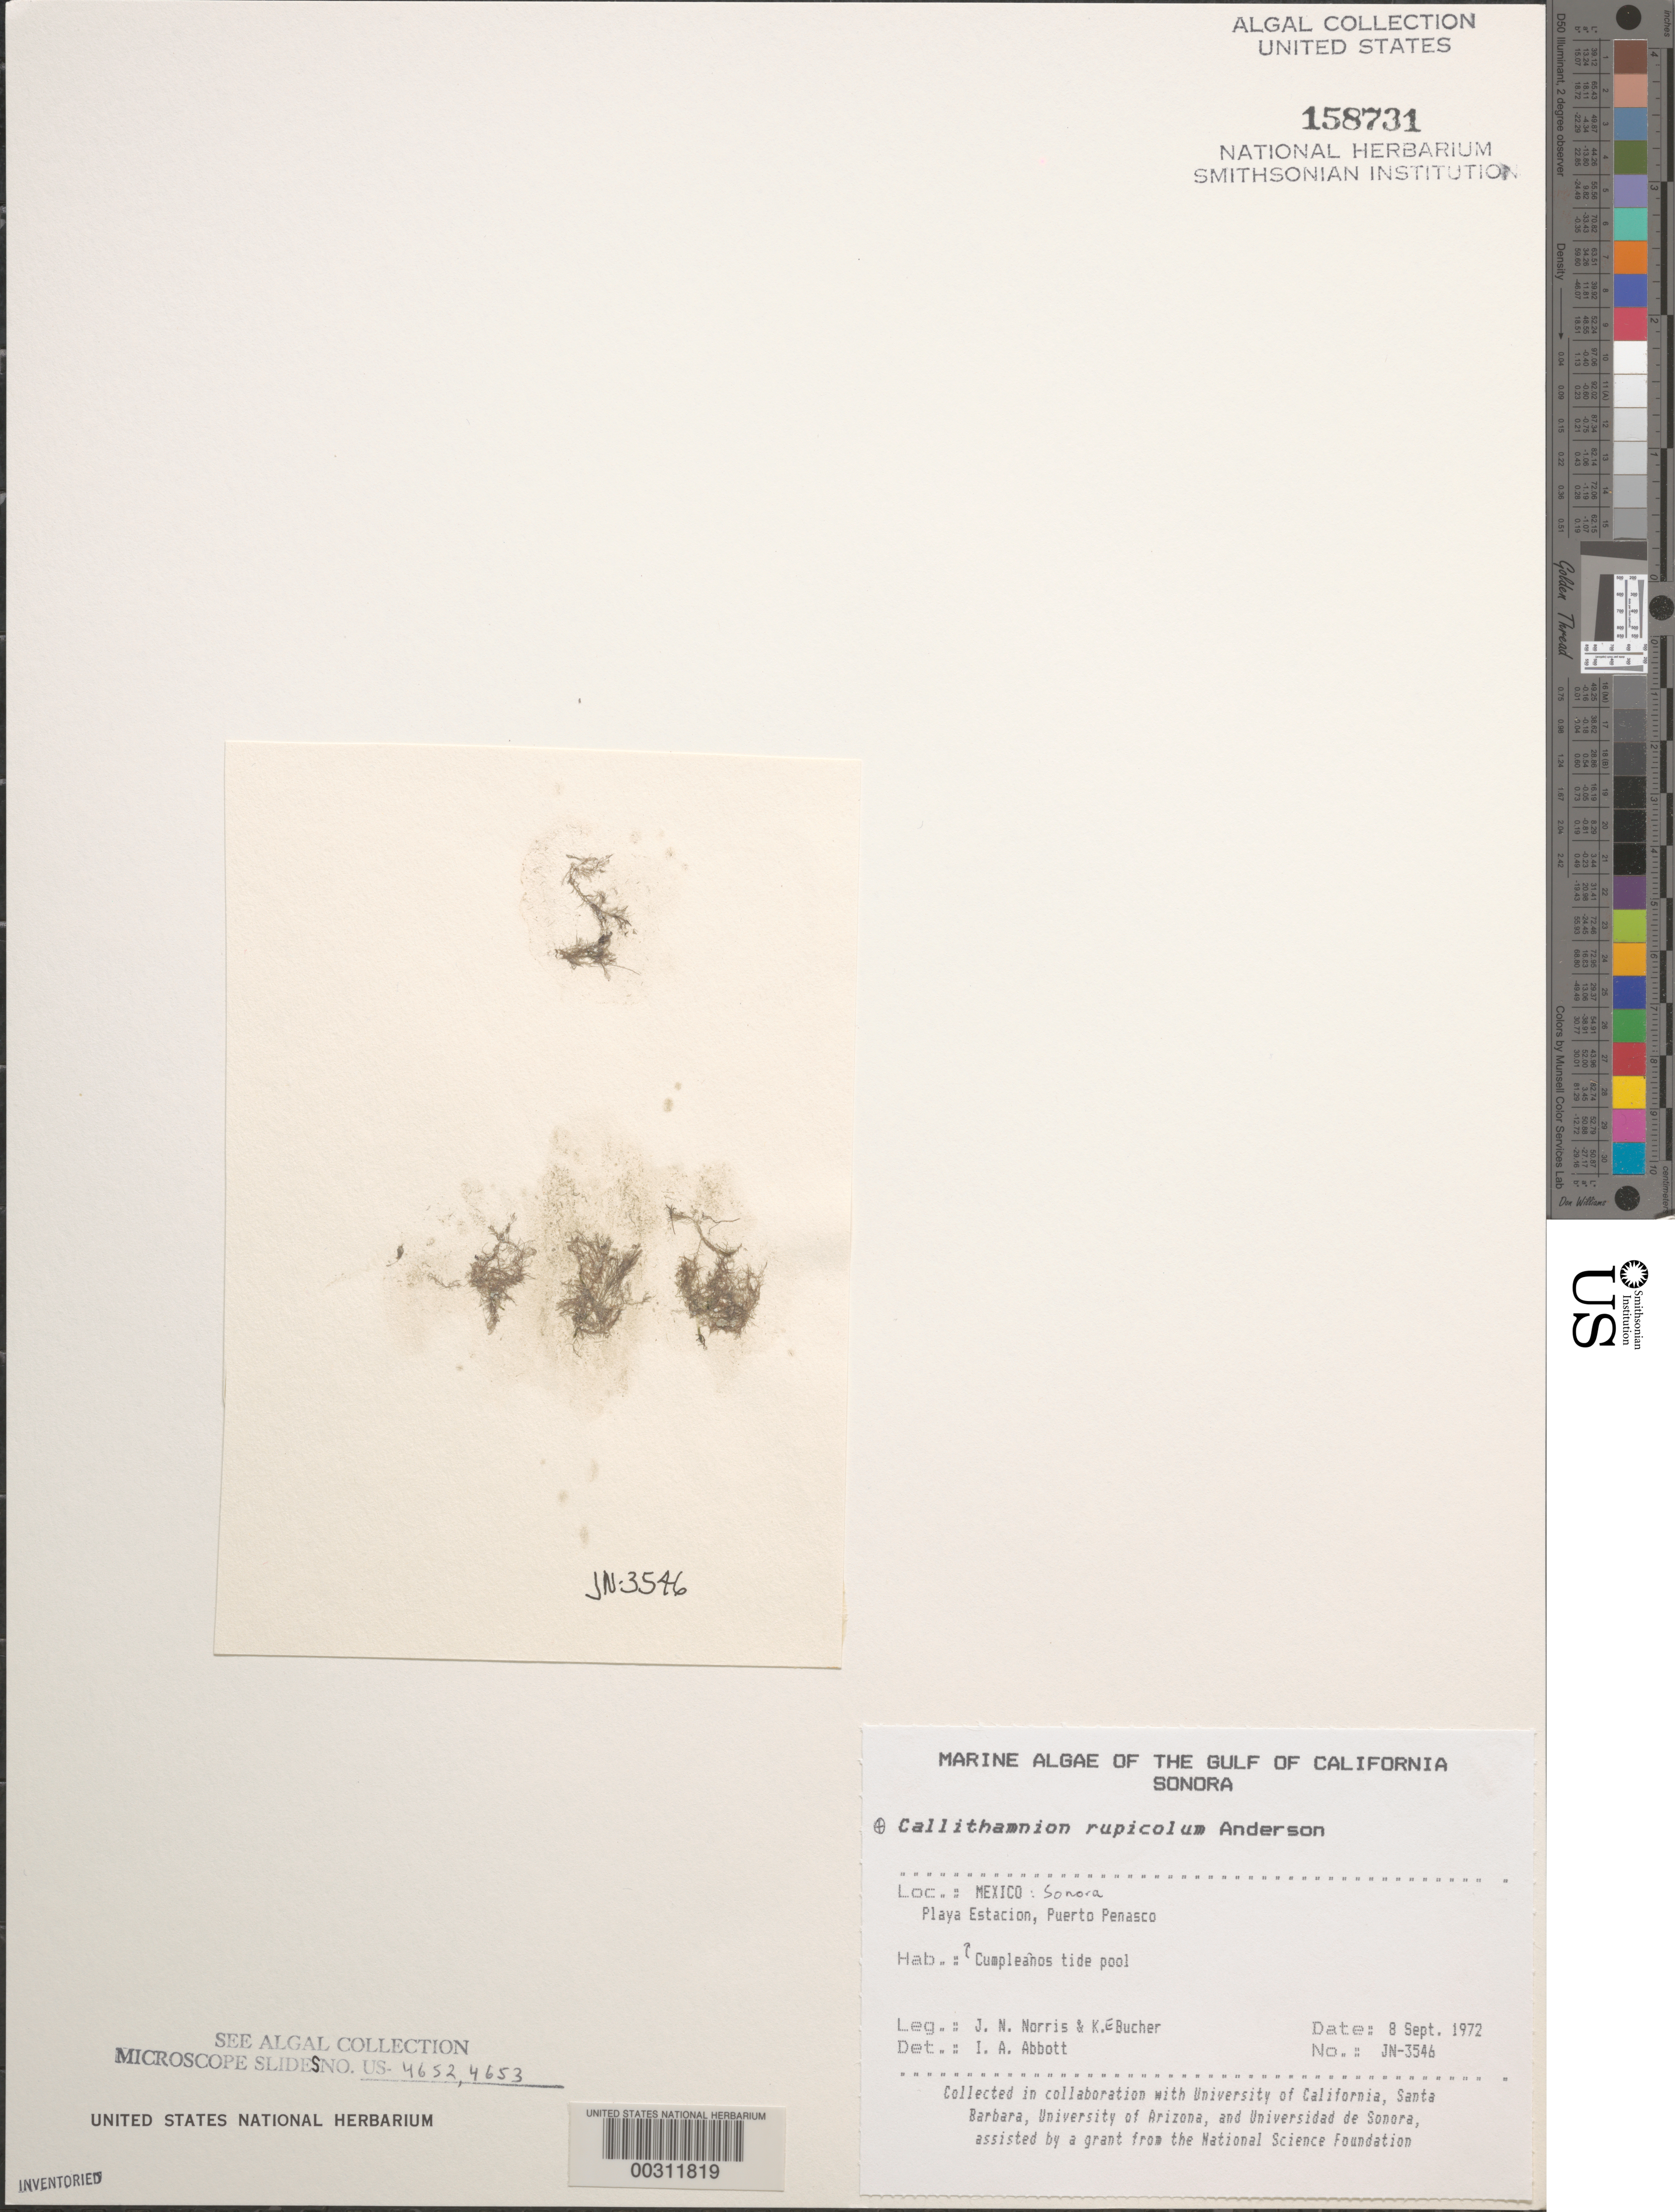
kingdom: Plantae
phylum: Rhodophyta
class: Florideophyceae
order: Ceramiales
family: Callithamniaceae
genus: Callithamnion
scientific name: Callithamnion rupicolum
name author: (C.L. Anderson) C.L. Anderson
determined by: Abbott, Isabella A.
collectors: J. N. Norris & K. E. Bucher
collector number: JN-3546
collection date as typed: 08 Sep 1972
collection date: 1972-09-08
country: Mexico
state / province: Sonora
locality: Playa Estacion, Puerto Penasco, Cumpleanos tide pool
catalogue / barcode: US 158731